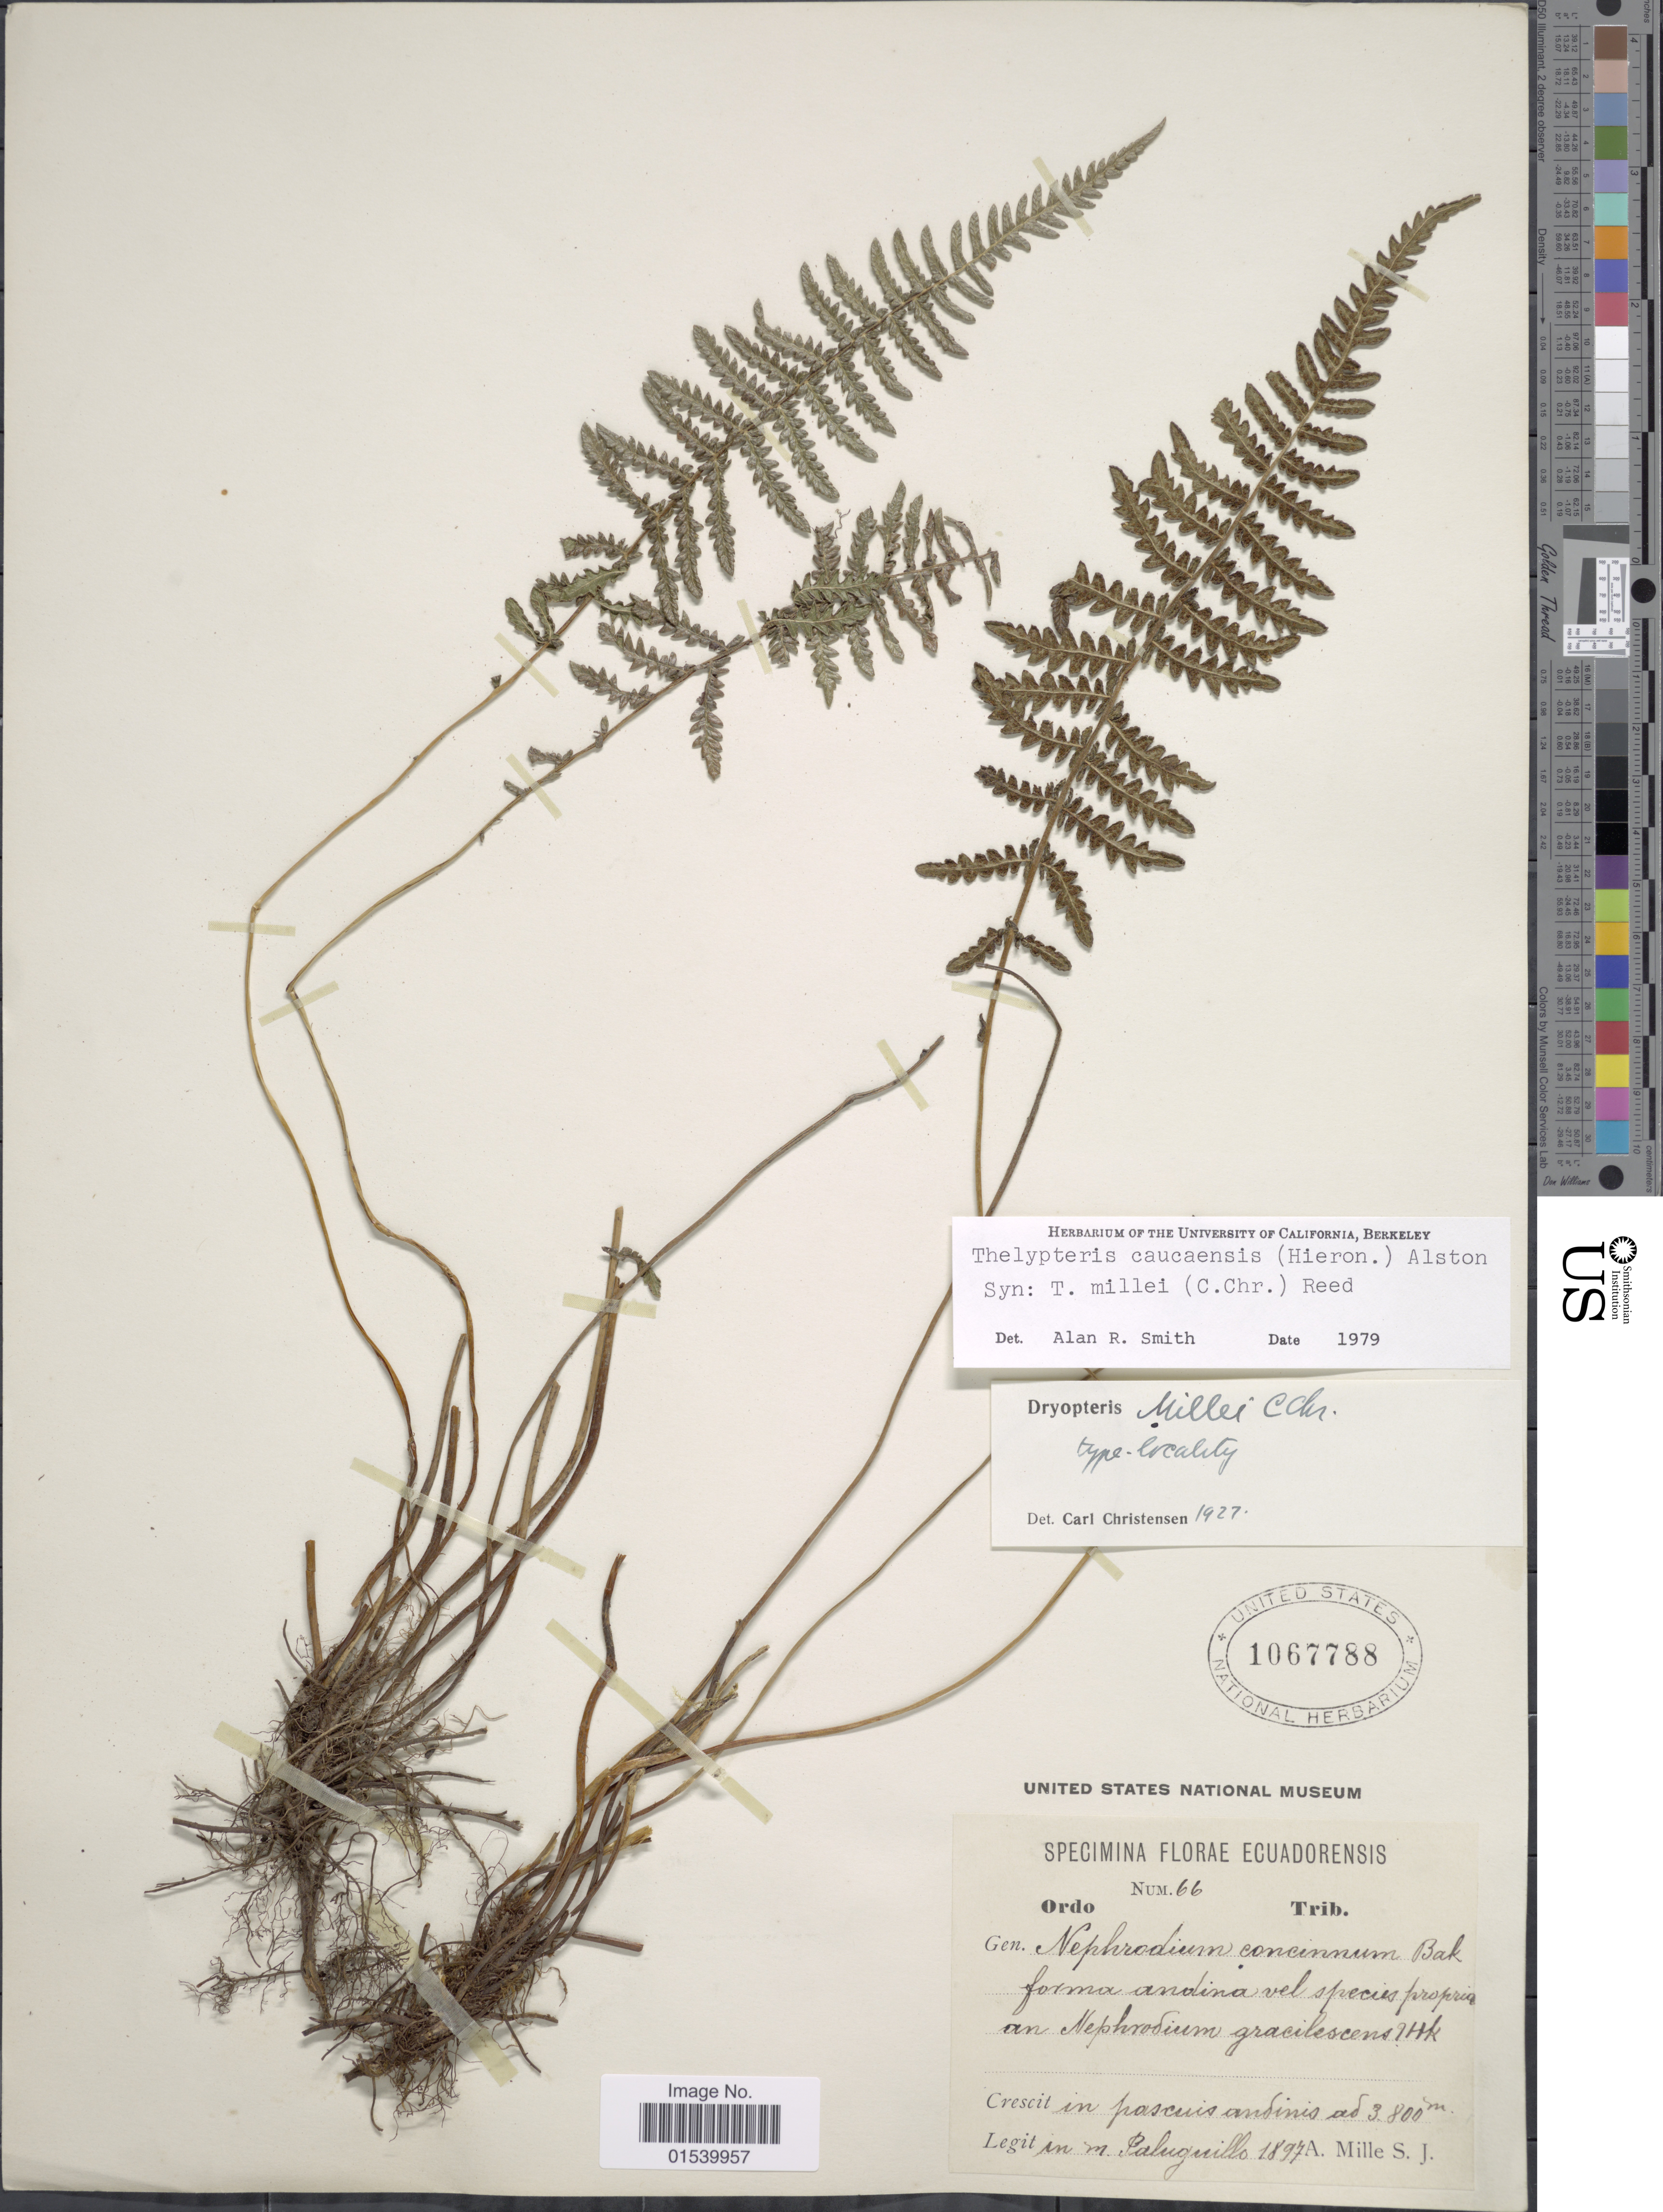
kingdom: Plantae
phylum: Tracheophyta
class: Polypodiopsida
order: Polypodiales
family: Thelypteridaceae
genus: Amauropelta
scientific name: Amauropelta caucaensis (Hieron.) comb. nov., ined. 2015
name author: (Hieron.)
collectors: A. Mille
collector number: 66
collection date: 1897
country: Ecuador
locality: In pascuis andivis in m. Paluguillo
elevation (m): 3800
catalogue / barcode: US 1067788